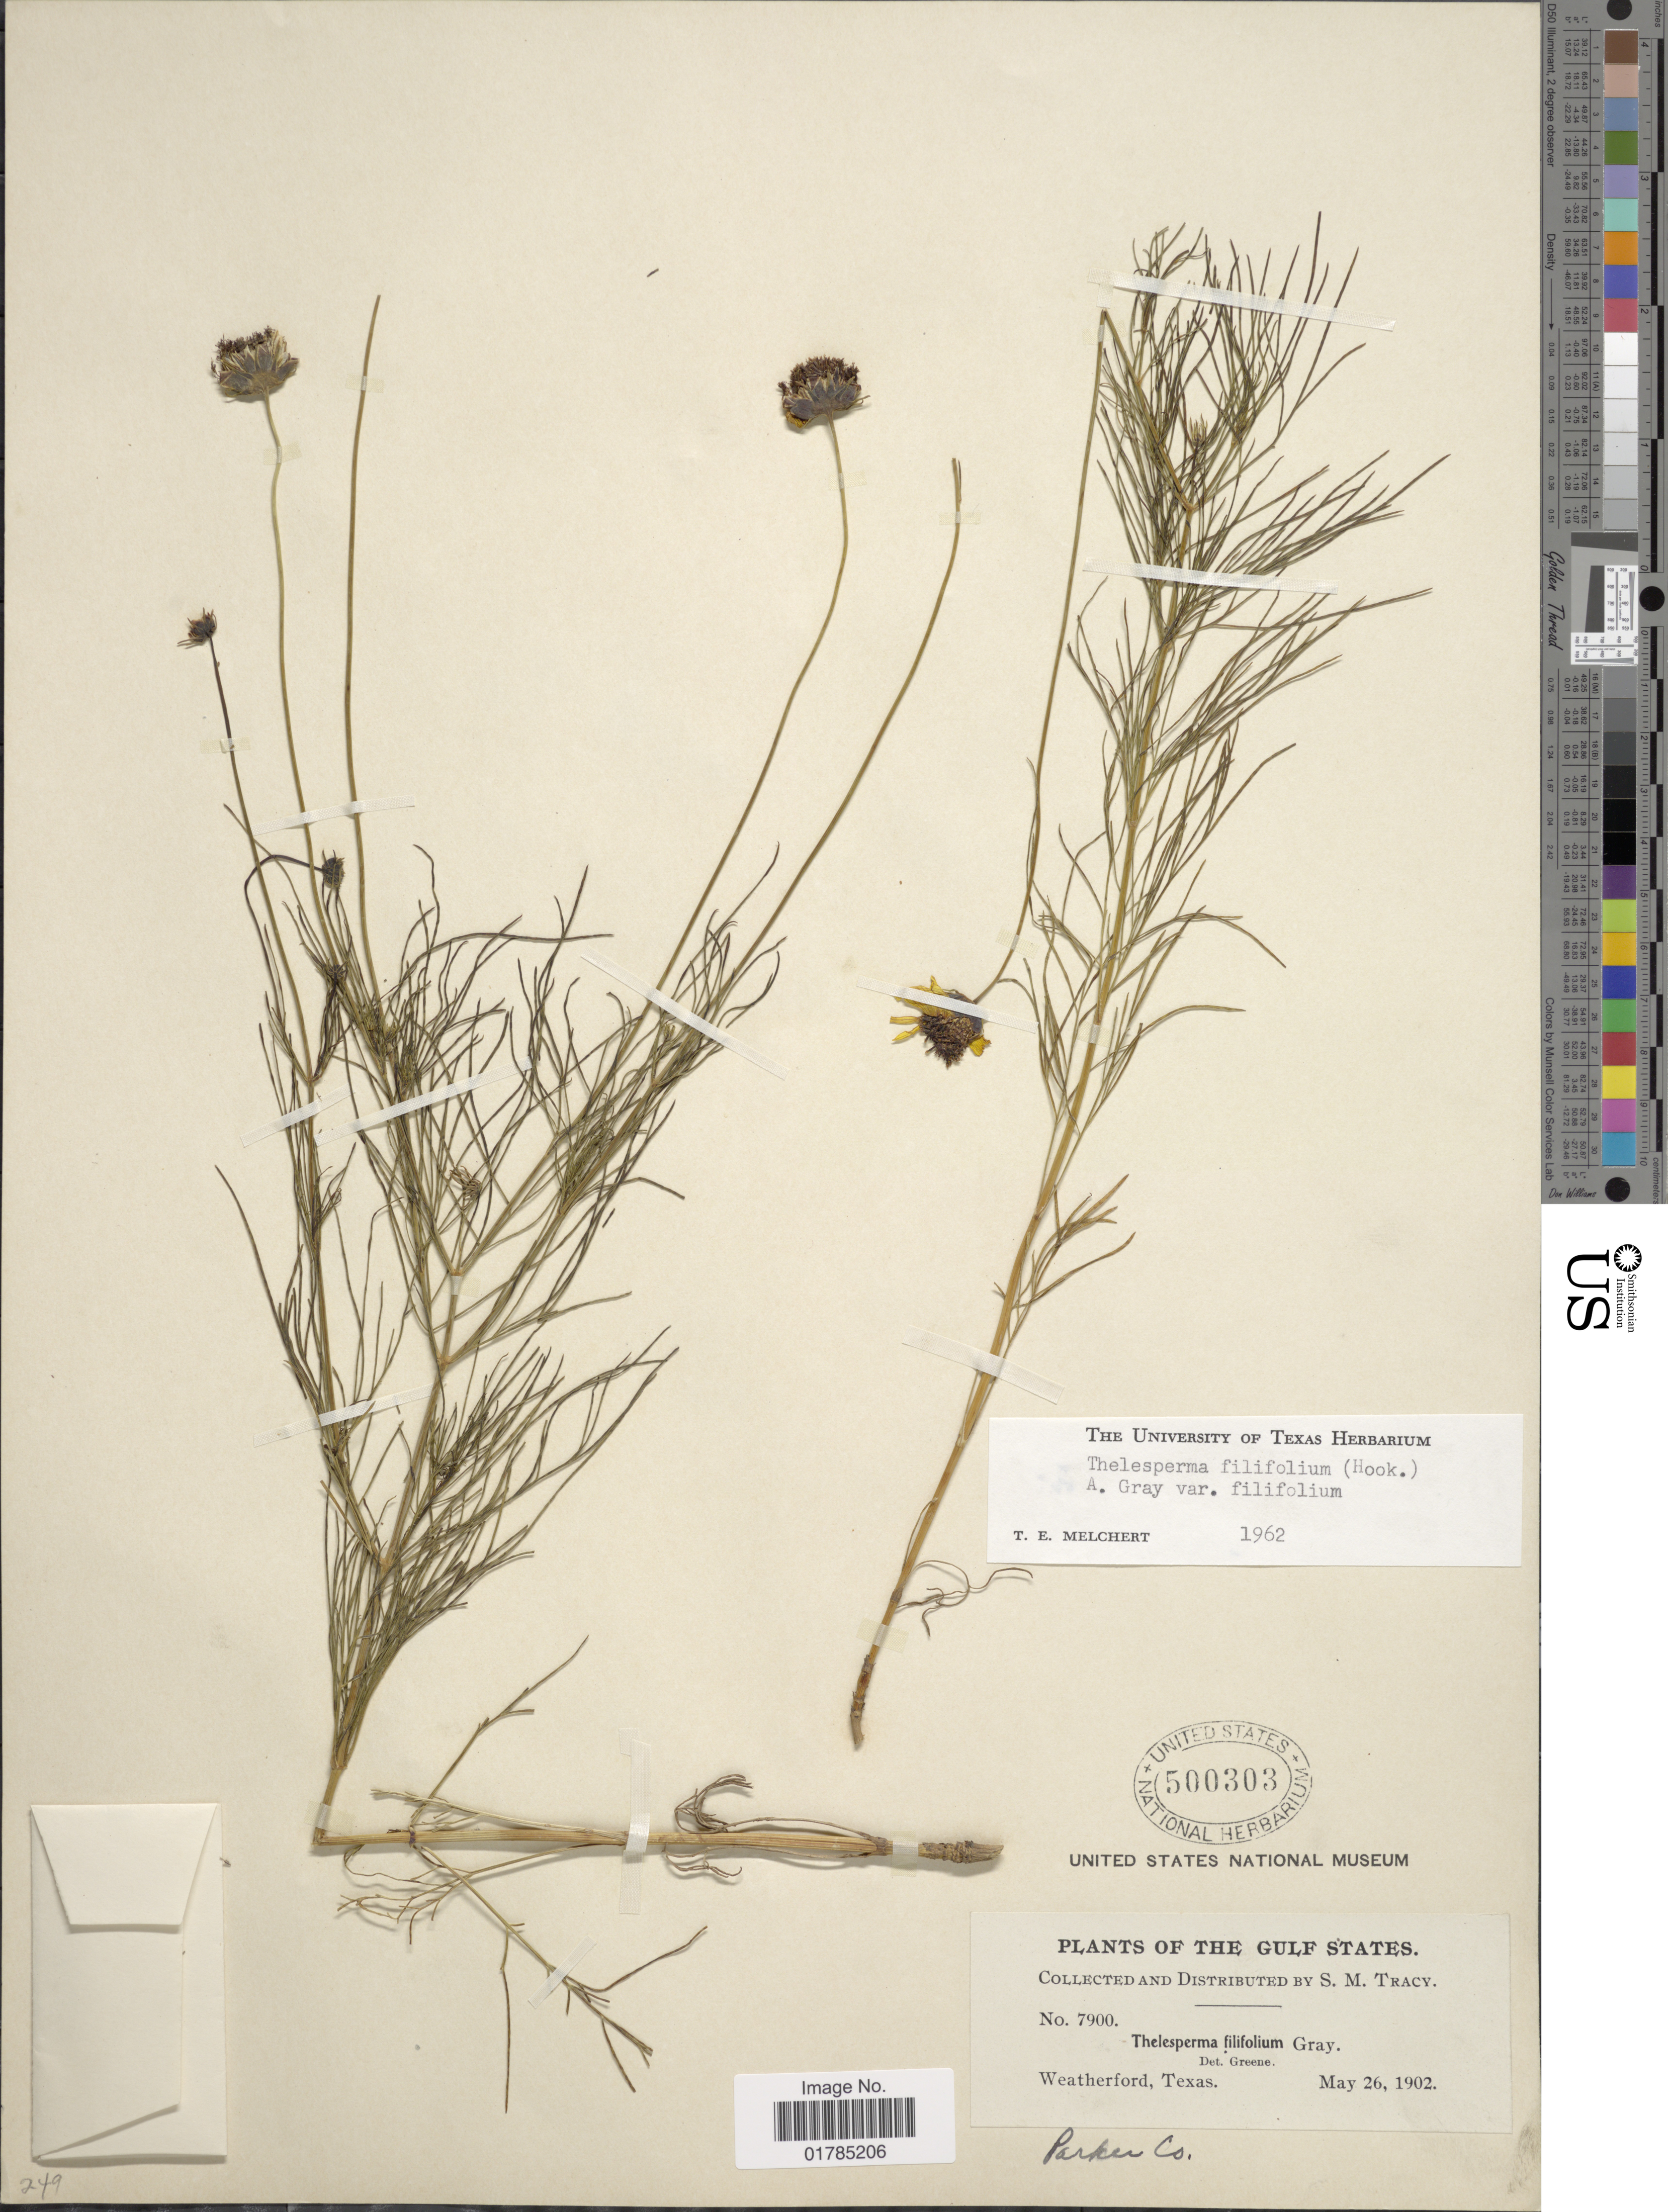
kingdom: Plantae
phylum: Tracheophyta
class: Magnoliopsida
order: Asterales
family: Asteraceae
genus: Thelesperma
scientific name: Thelesperma filifolium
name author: (Hook.) A. Gray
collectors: S. M. Tracy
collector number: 7900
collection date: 1902-05-26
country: United States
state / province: Texas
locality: Weatherford, The Gulf States, Parker Co.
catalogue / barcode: US 500303